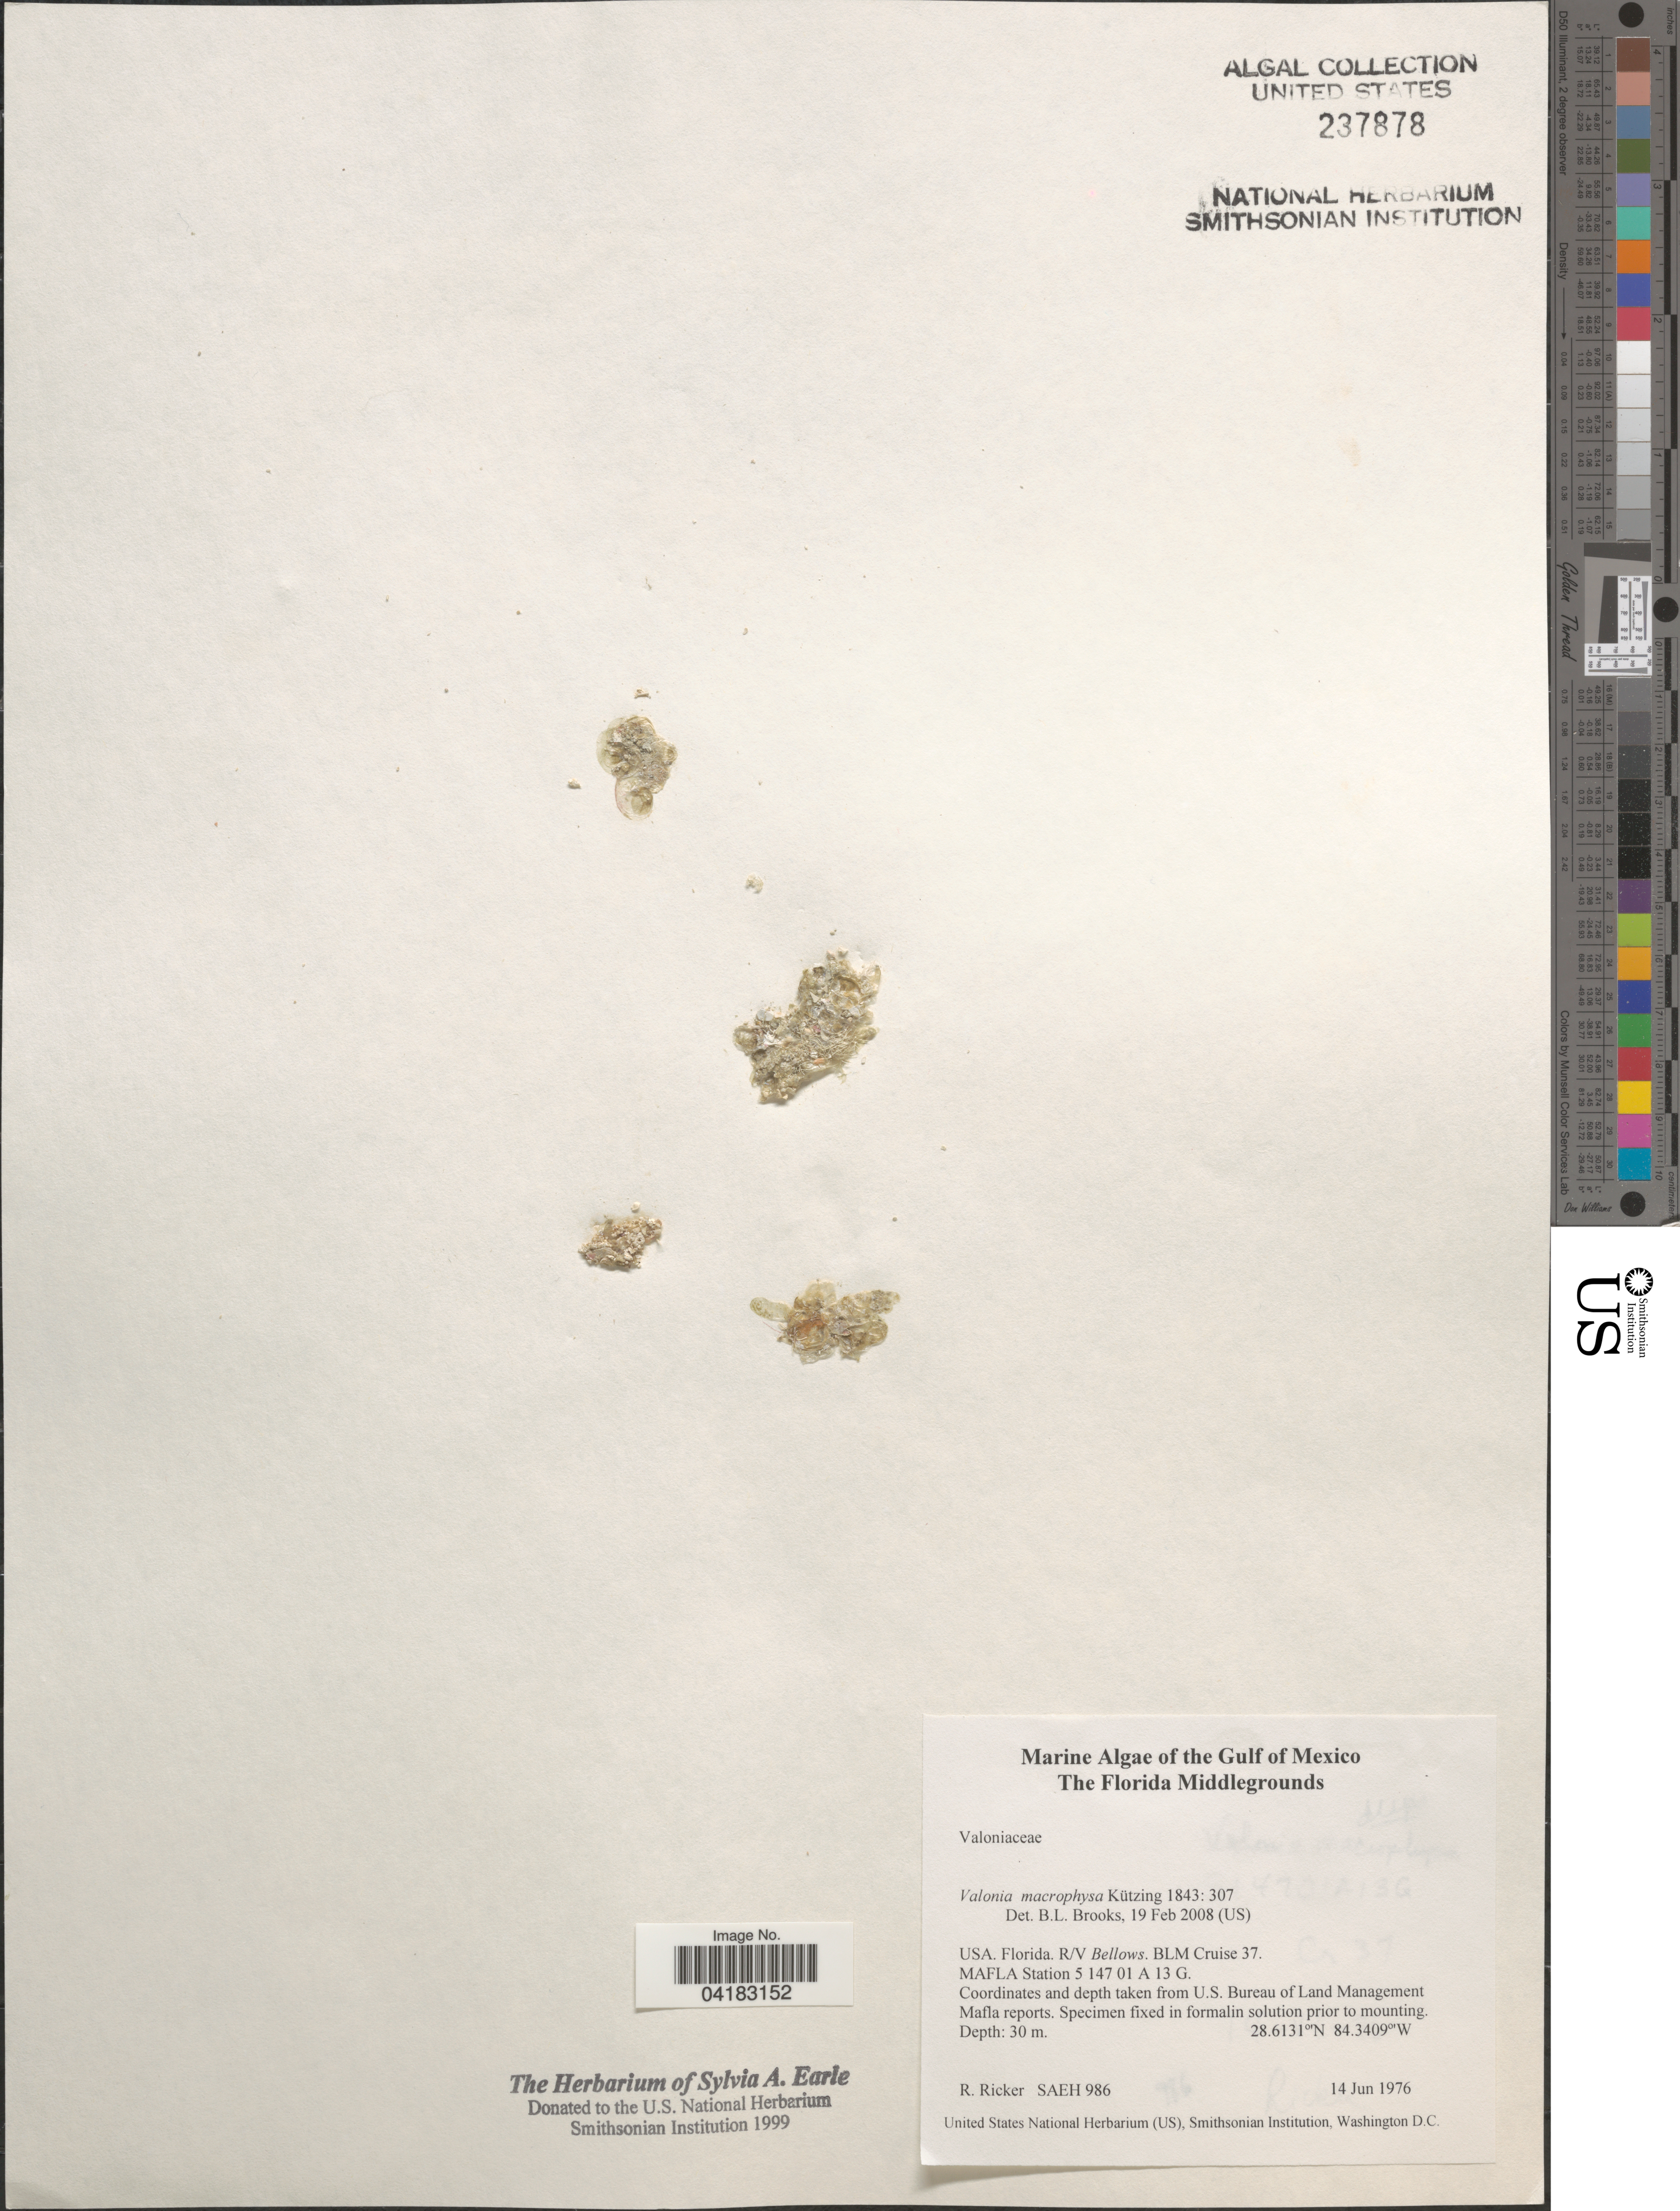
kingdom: Plantae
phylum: Chlorophyta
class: Ulvophyceae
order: Siphonocladales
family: Valoniaceae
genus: Valonia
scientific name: Valonia macrophysa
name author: Kütz.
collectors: R. Ricker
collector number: SAEH986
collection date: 1976-06-14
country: United States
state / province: Florida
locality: Gulf of Mexico. The Florida Middlegrounds. R/V Bellows. BLM Cruise 37. MAFLA Station 5 147 01 A 13 G.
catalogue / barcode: US 237878